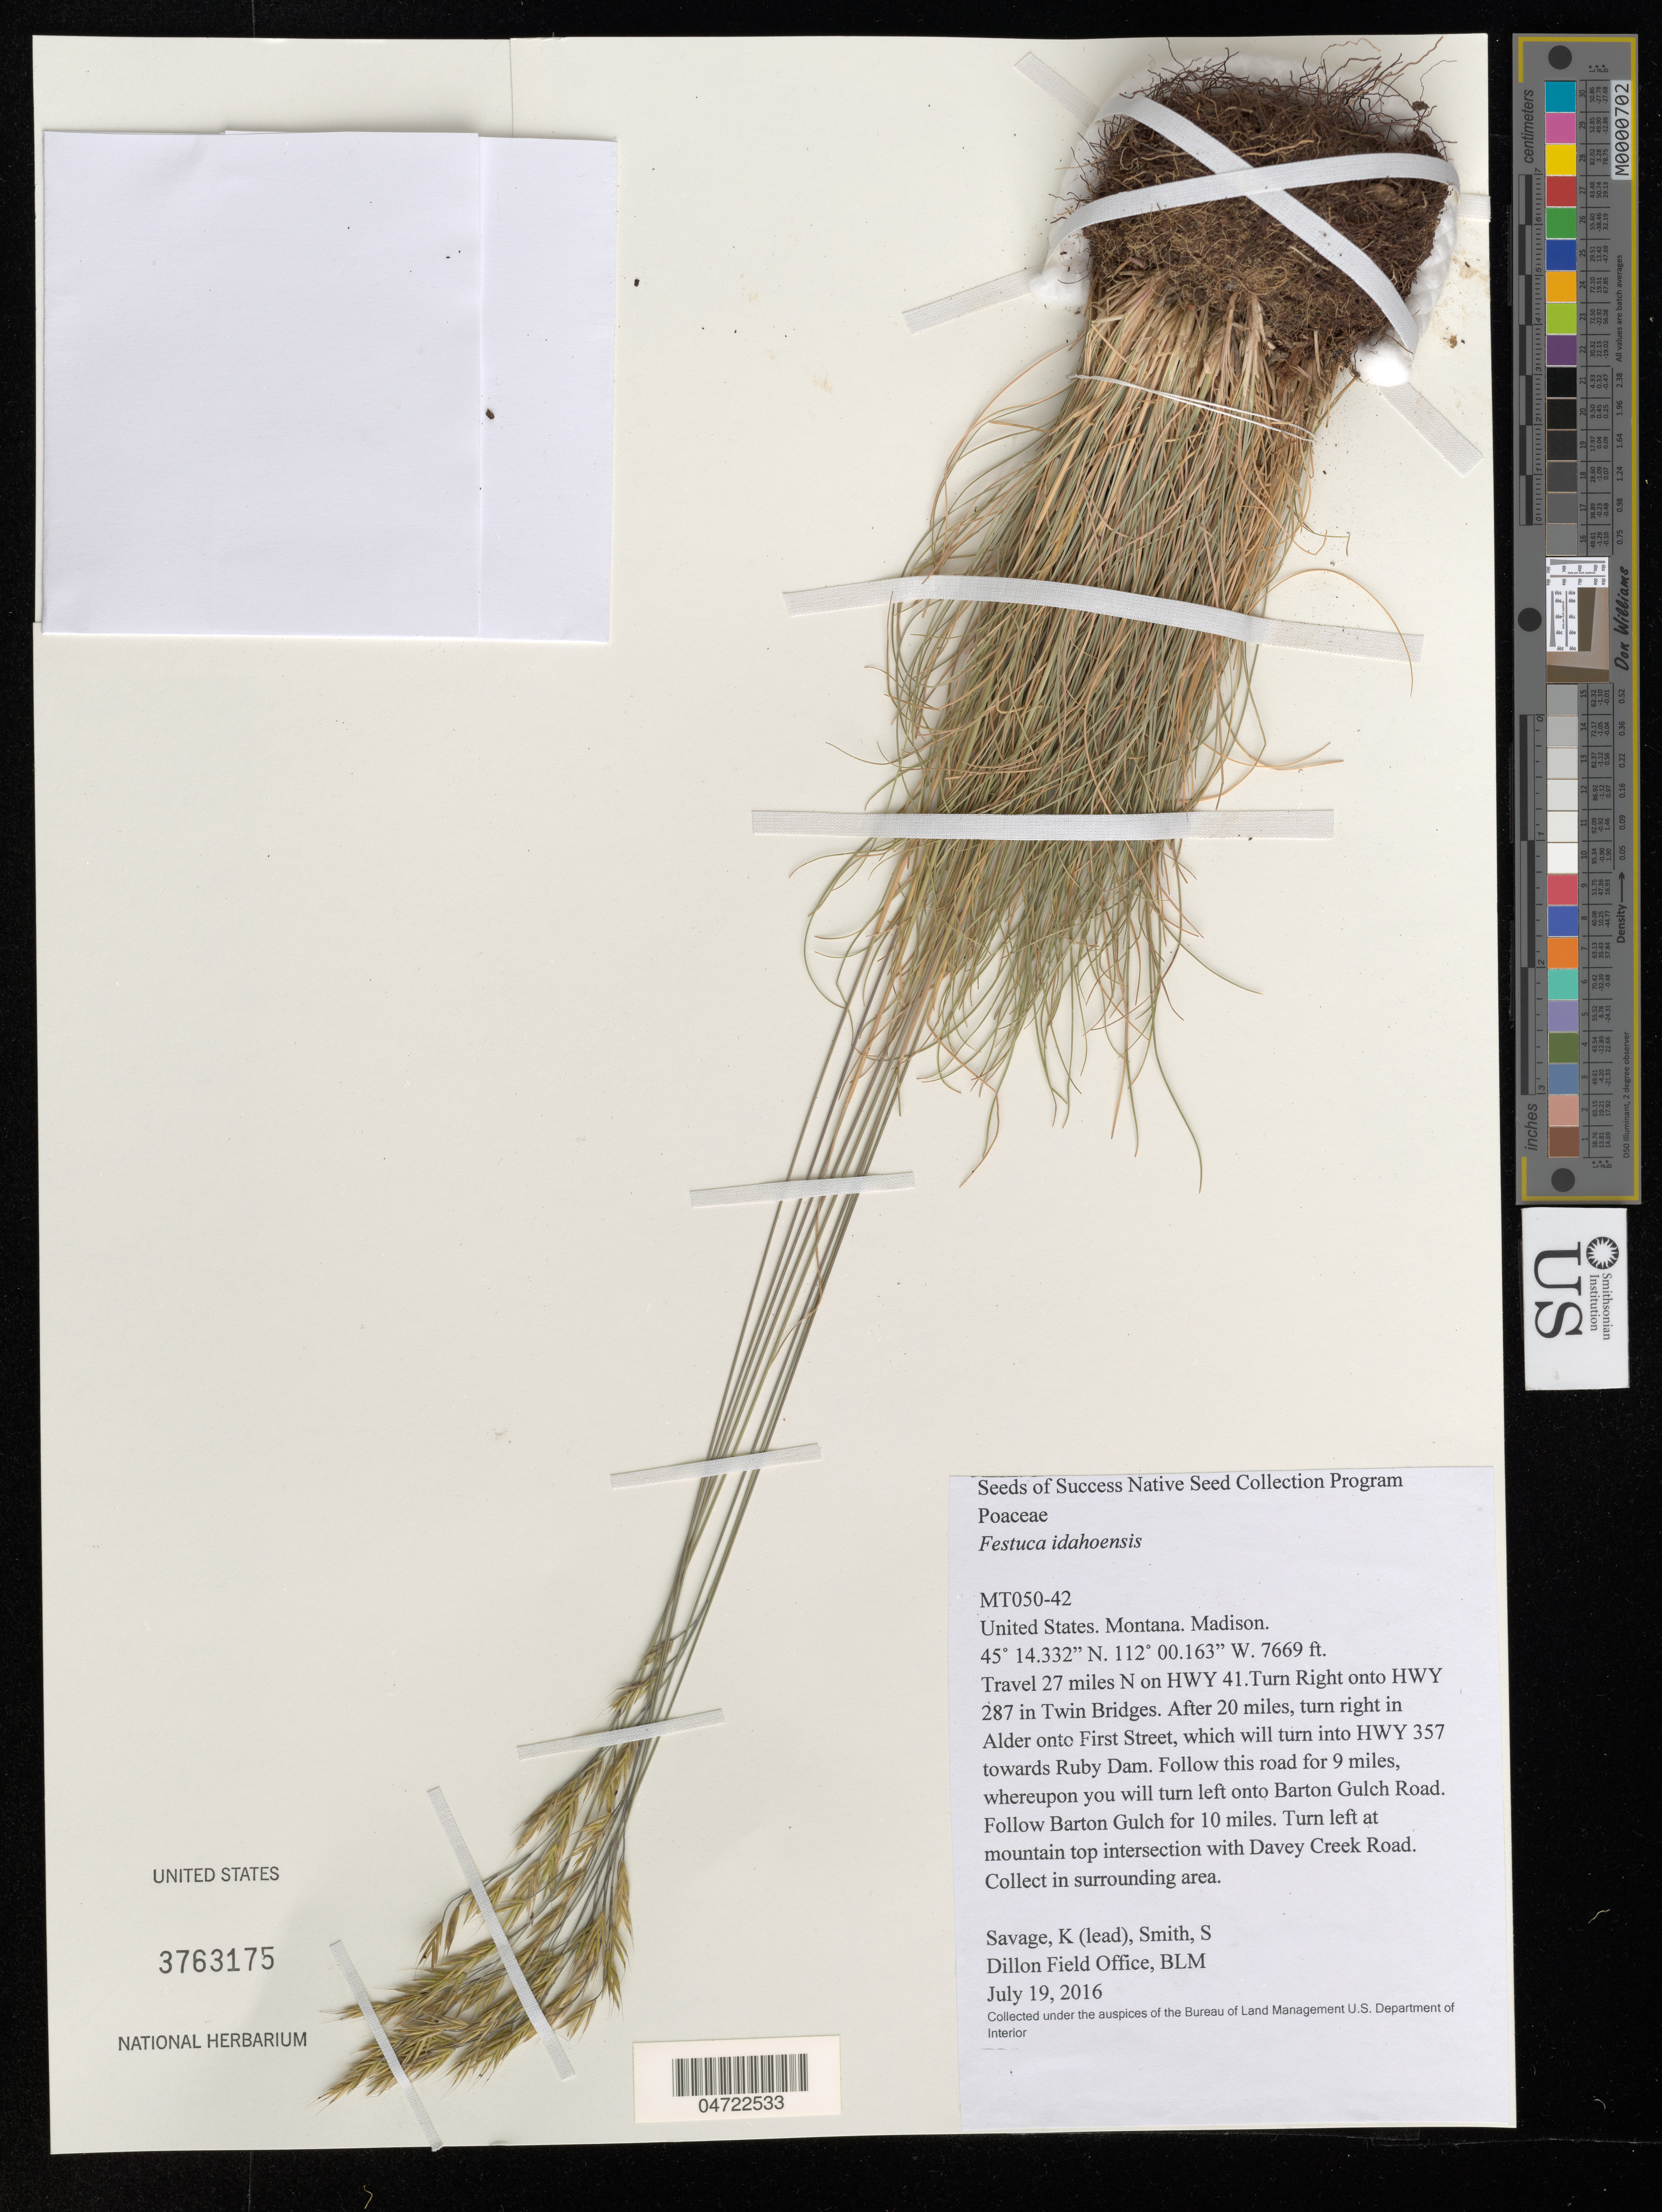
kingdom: Plantae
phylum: Tracheophyta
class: Liliopsida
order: Poales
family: Poaceae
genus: Festuca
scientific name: Festuca idahoensis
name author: Elmer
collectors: K. Savage & S. Smith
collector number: MT050-42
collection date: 2016-07-19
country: United States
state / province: Montana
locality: Madison. Travel 27 miles N on HWY 41. Turn Right onto HWY 287 in Twin Bridges. After 20 miles, turn right in Alder onto First Street, which will turn into HWY 357 towards Ruby Dam. Follow this road for 9 miles, whereupon you will turn left onto Barton Gulch Road. Follow Barton Gulch for 10 miles. Turn left at mountain top intersection with Davey Creek ROad.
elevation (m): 2338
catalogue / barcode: US 3763175